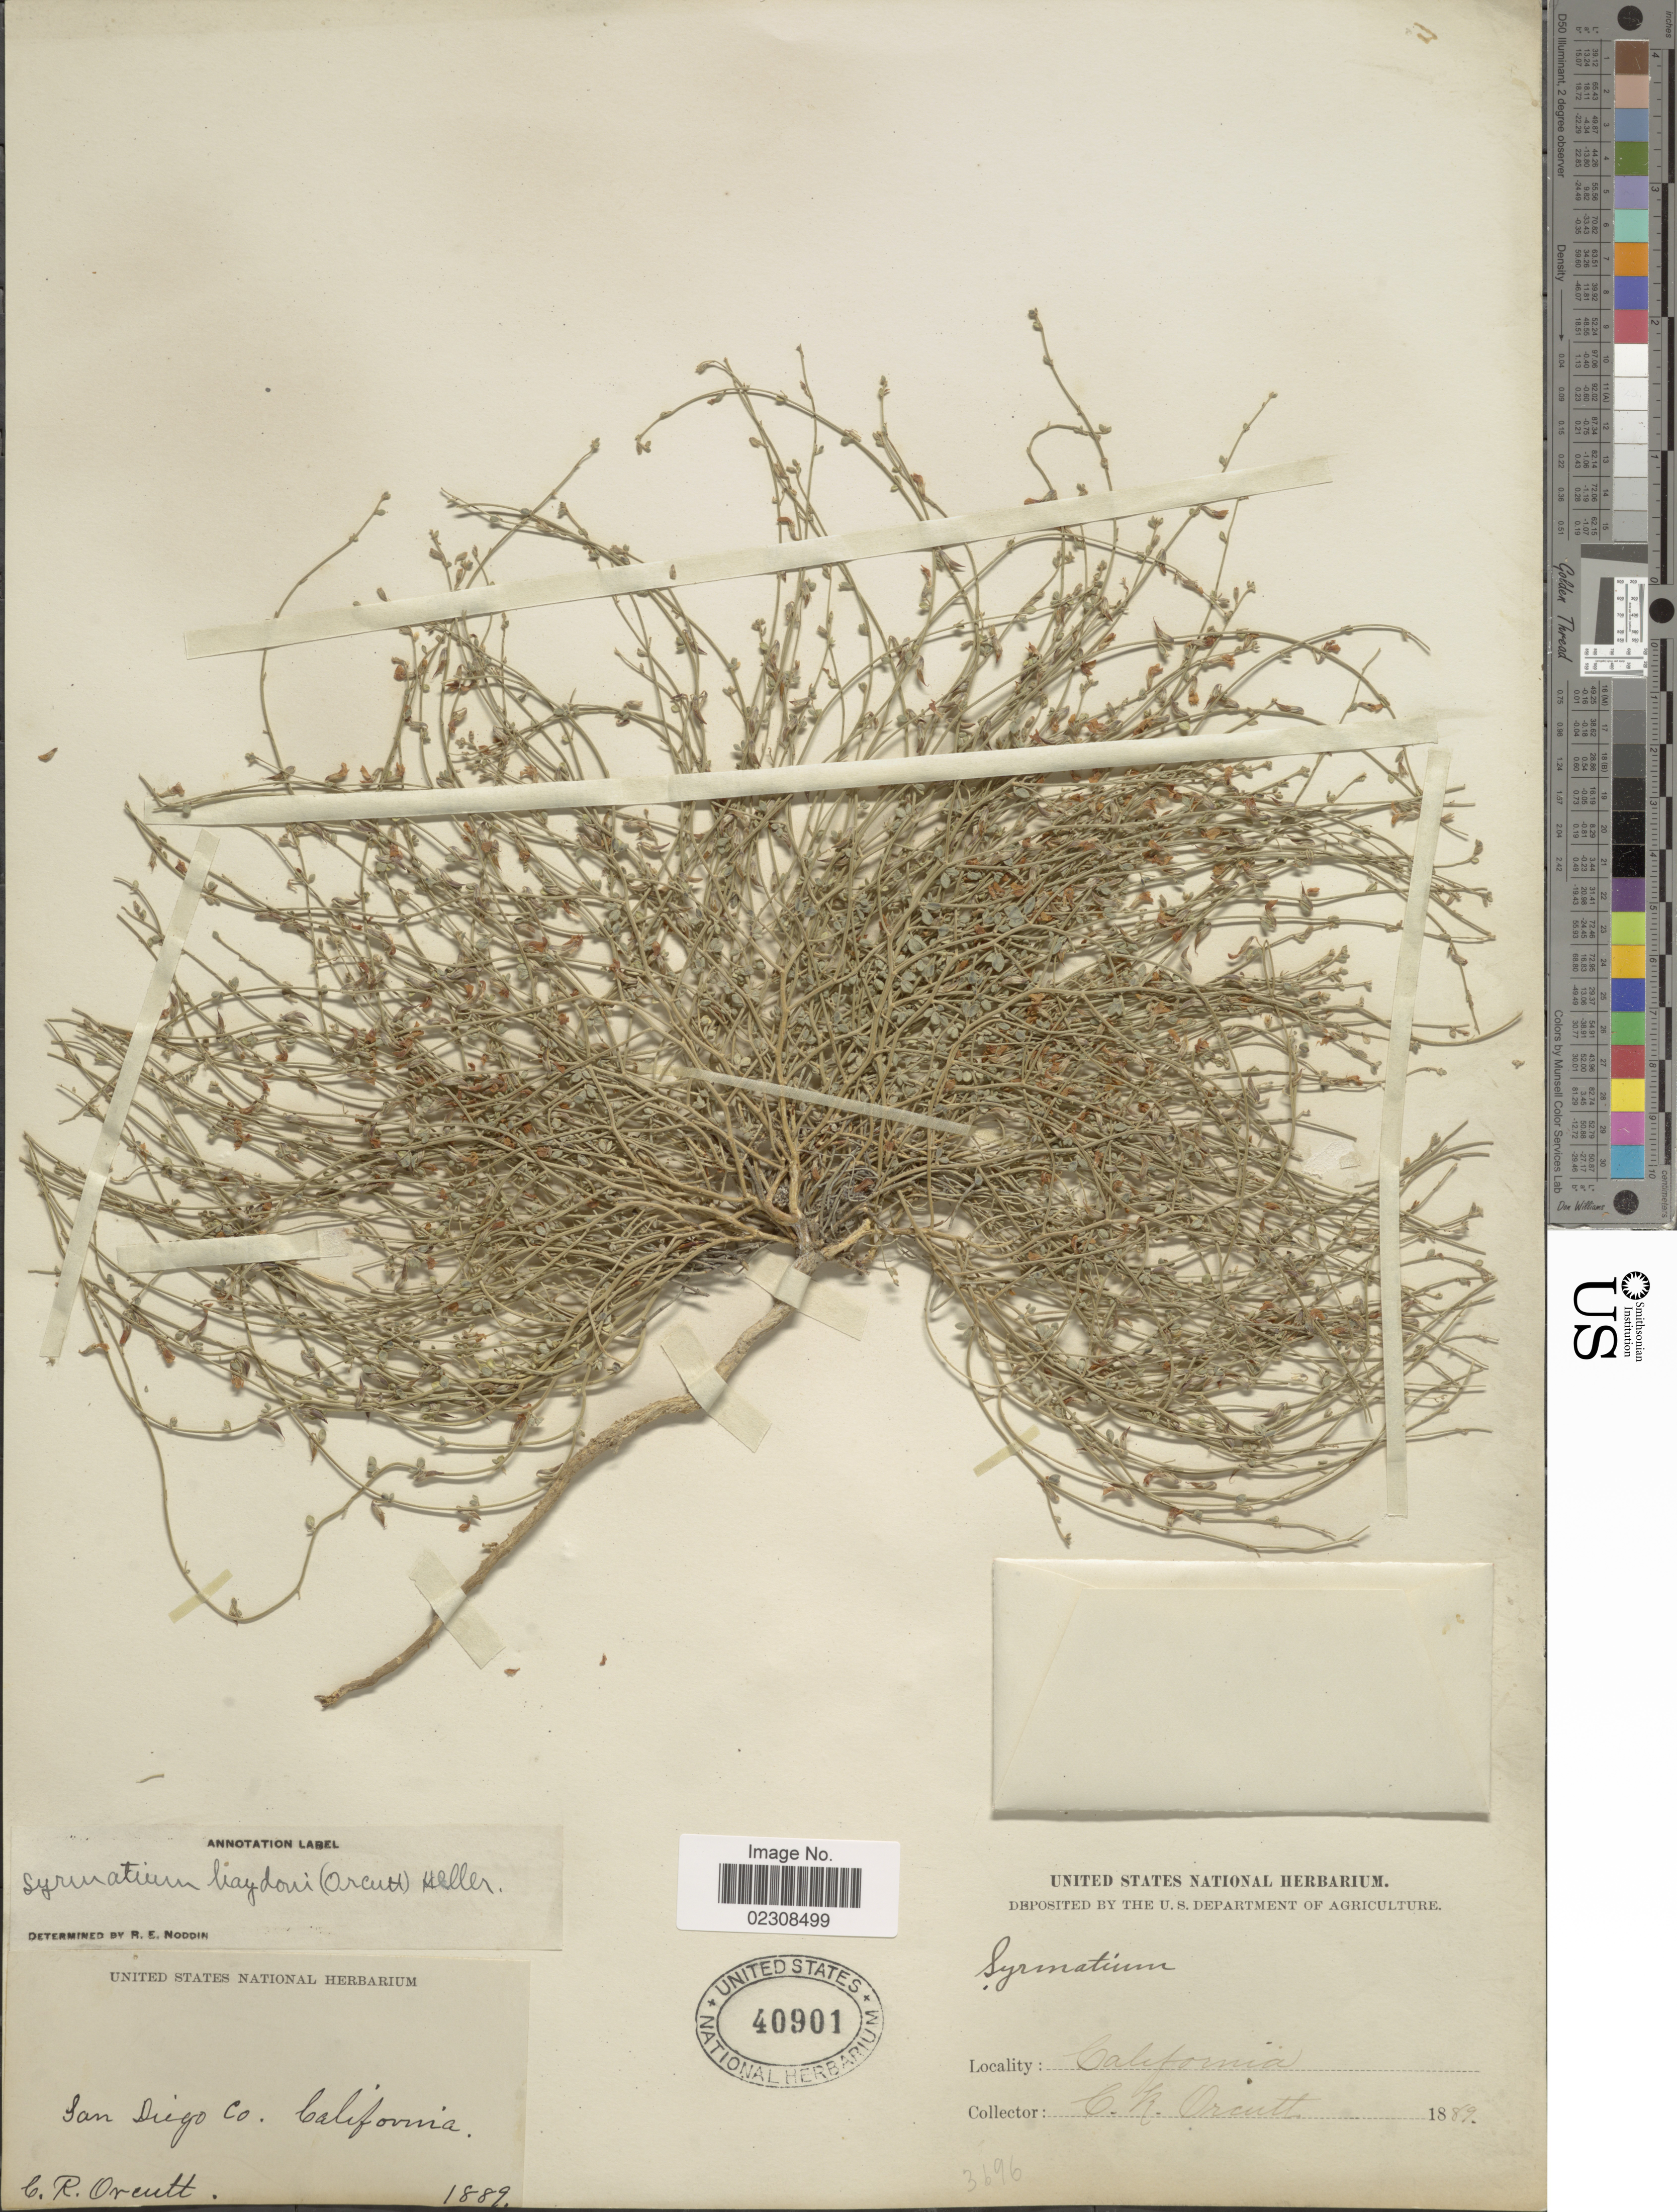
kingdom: Plantae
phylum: Tracheophyta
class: Magnoliopsida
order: Fabales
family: Fabaceae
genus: Syrmatium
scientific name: Syrmatium haydonii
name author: (Orcutt) A. Heller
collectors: C. R. Orcutt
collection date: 1889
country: United States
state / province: California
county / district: San Diego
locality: San Diego Co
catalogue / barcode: US 40901